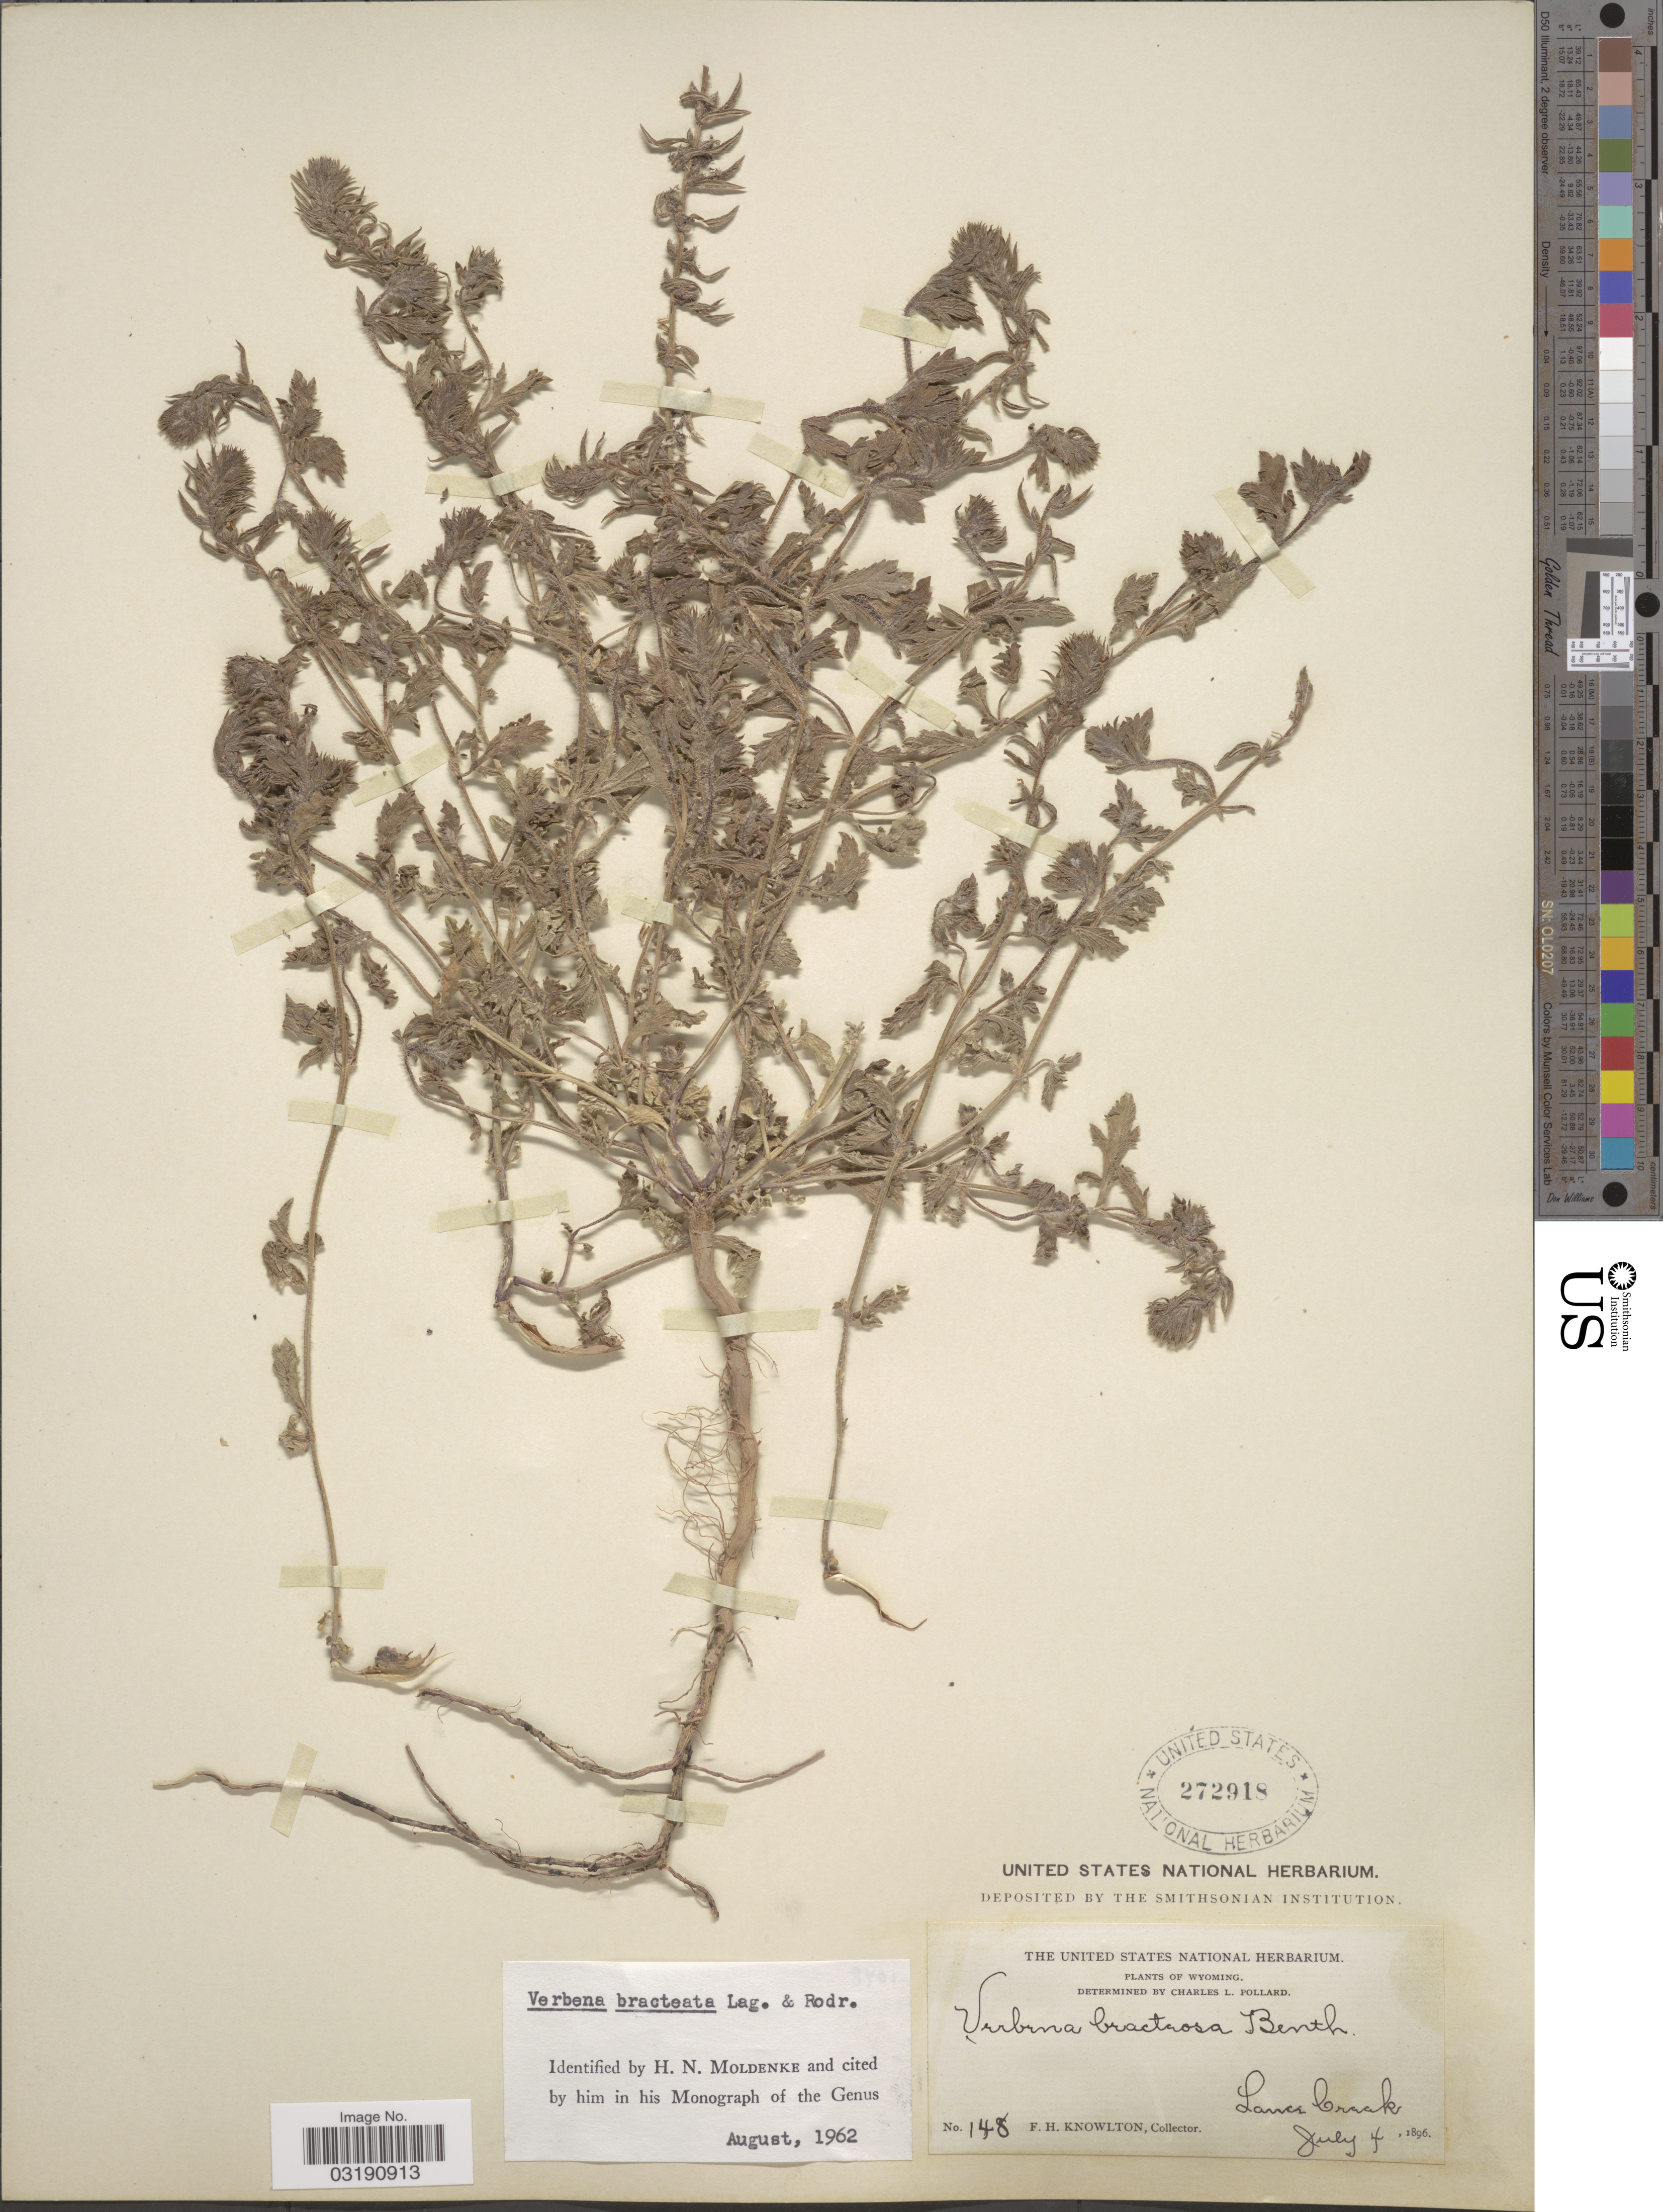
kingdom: Plantae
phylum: Tracheophyta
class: Magnoliopsida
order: Lamiales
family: Verbenaceae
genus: Verbena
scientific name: Verbena bracteata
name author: Cav. ex Lag. & Rodr.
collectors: F. H. Knowlton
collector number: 148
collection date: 1896-07-04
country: United States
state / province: Wyoming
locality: Lance Creek.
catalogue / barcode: US 272918